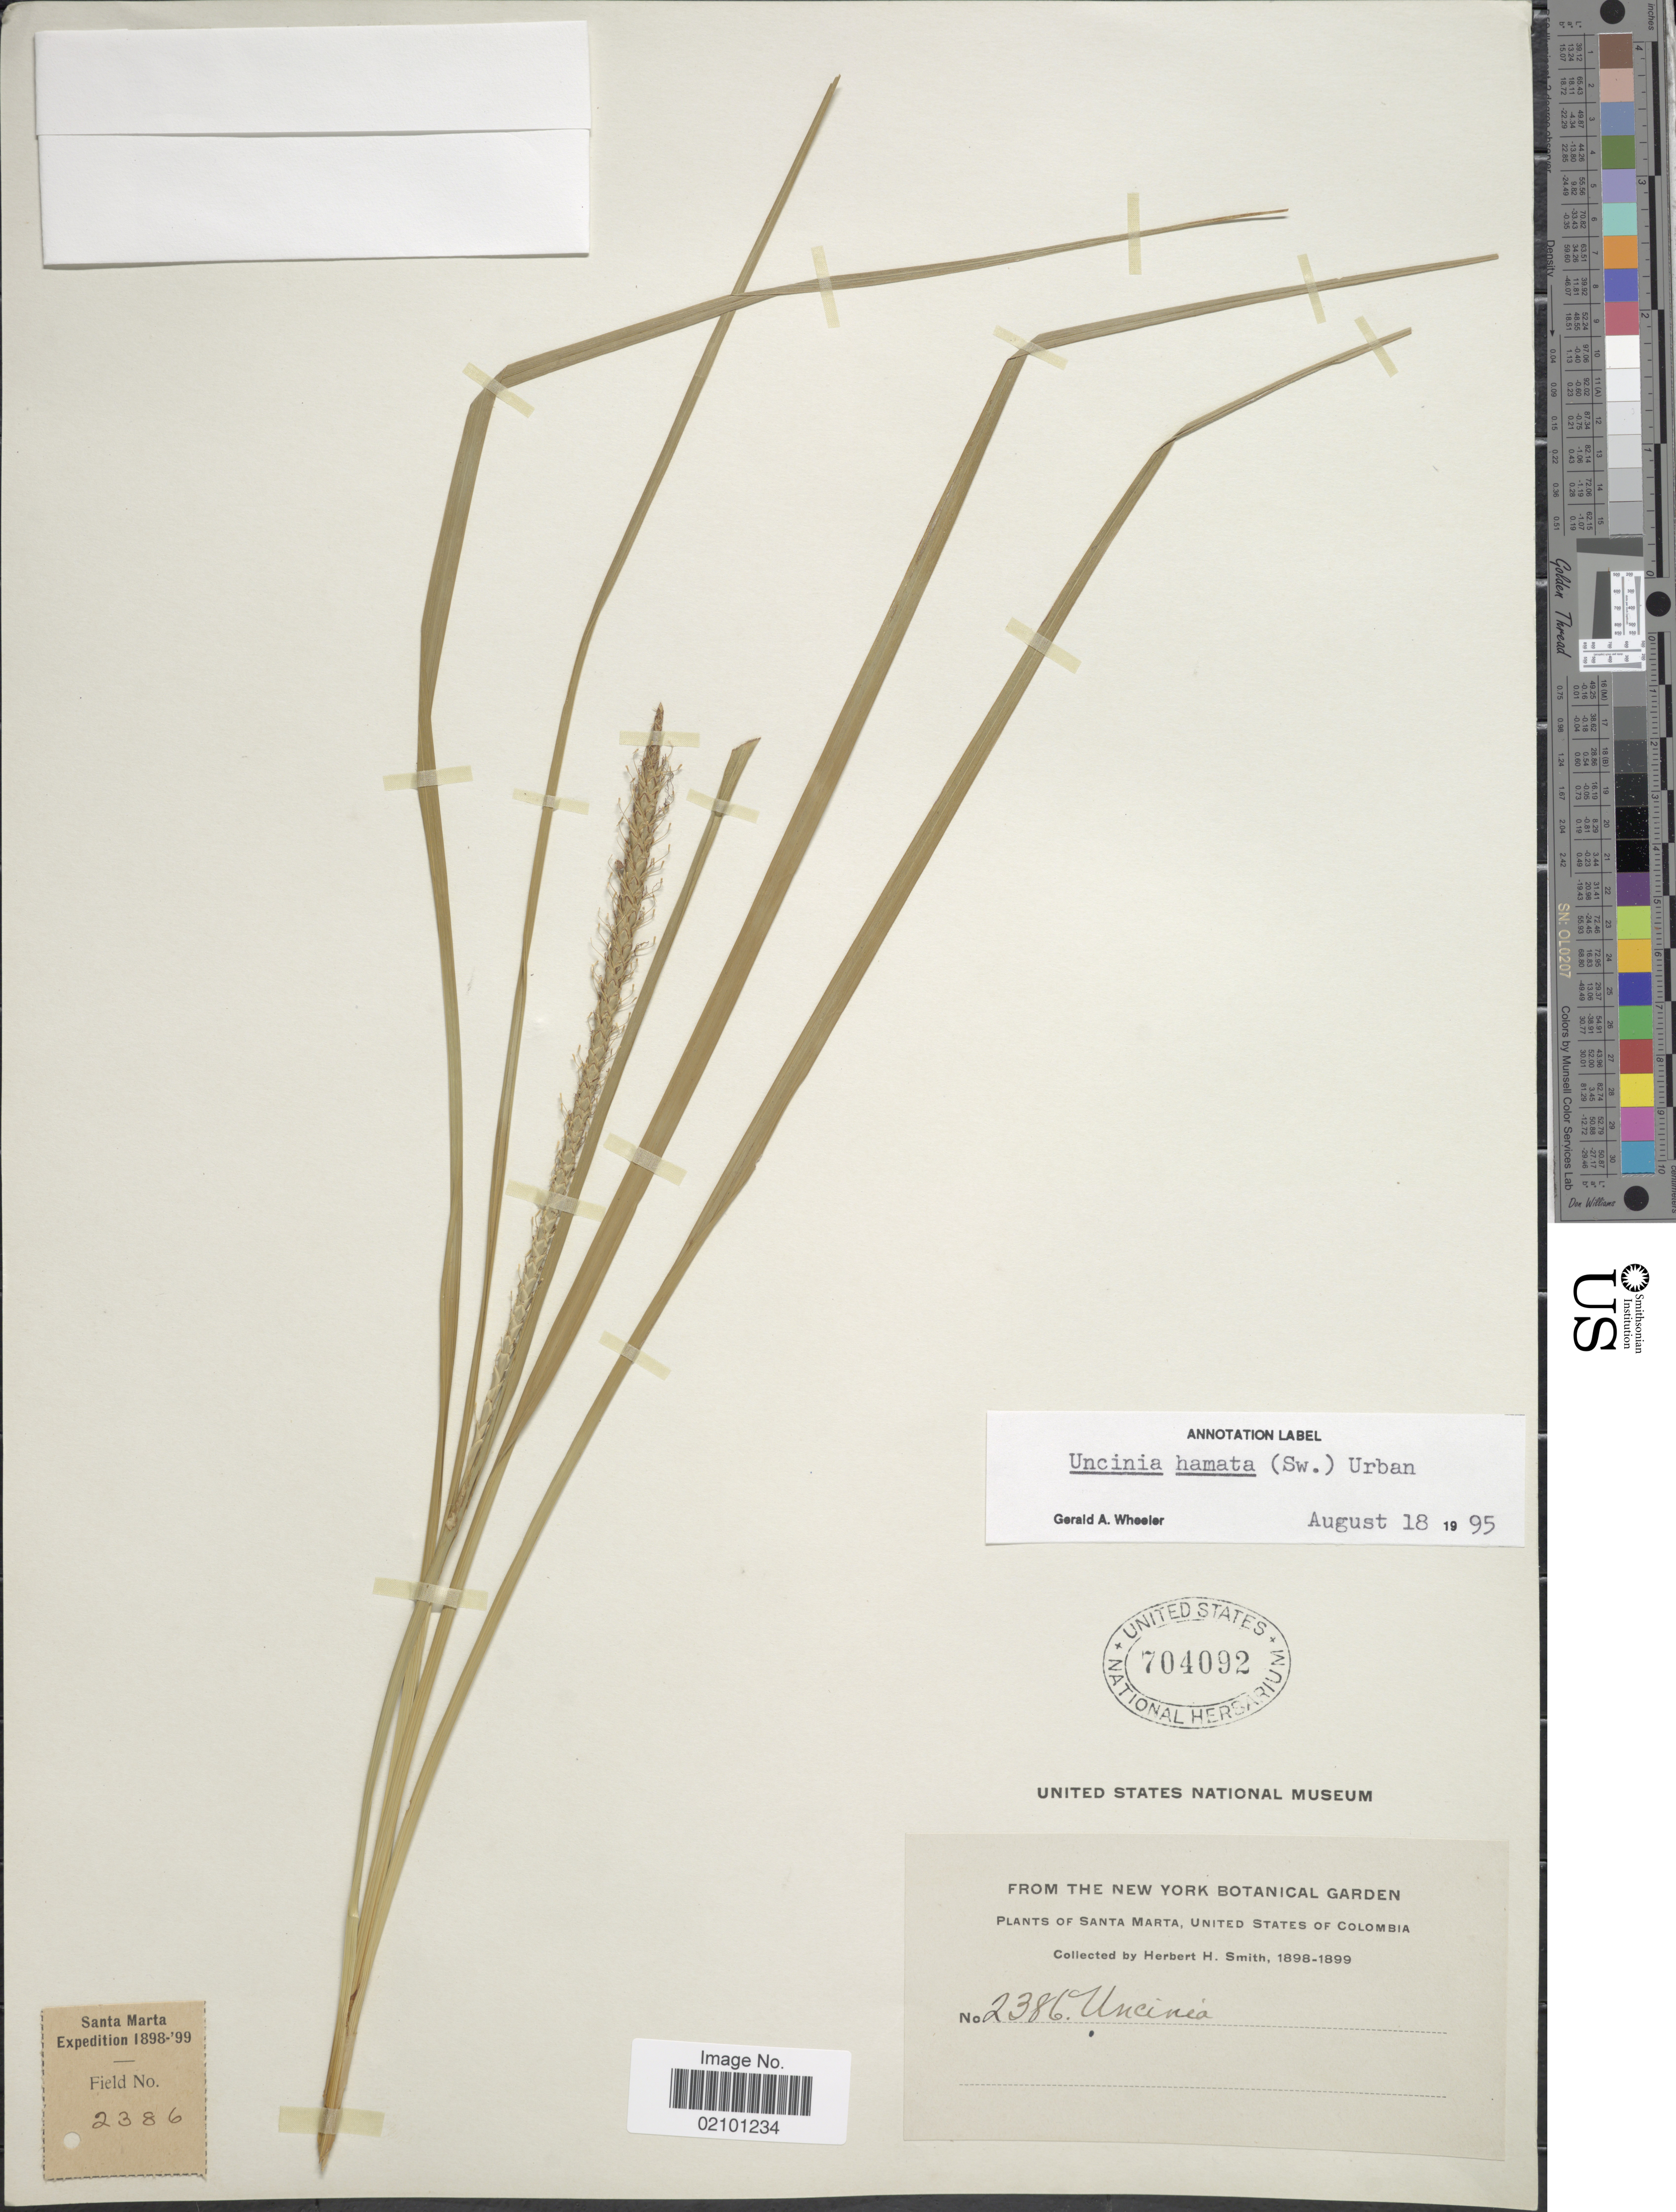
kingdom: Plantae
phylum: Tracheophyta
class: Liliopsida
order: Poales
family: Cyperaceae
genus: Carex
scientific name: Carex hamata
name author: Sw.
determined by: Jimnéz-Mejias, Pedro, (UPOS), Universidad Pablo de Olavide (SPAIN)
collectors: Herbert H. Smith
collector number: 2386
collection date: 1898/1899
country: Colombia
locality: Santa Marta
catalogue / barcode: US 704092